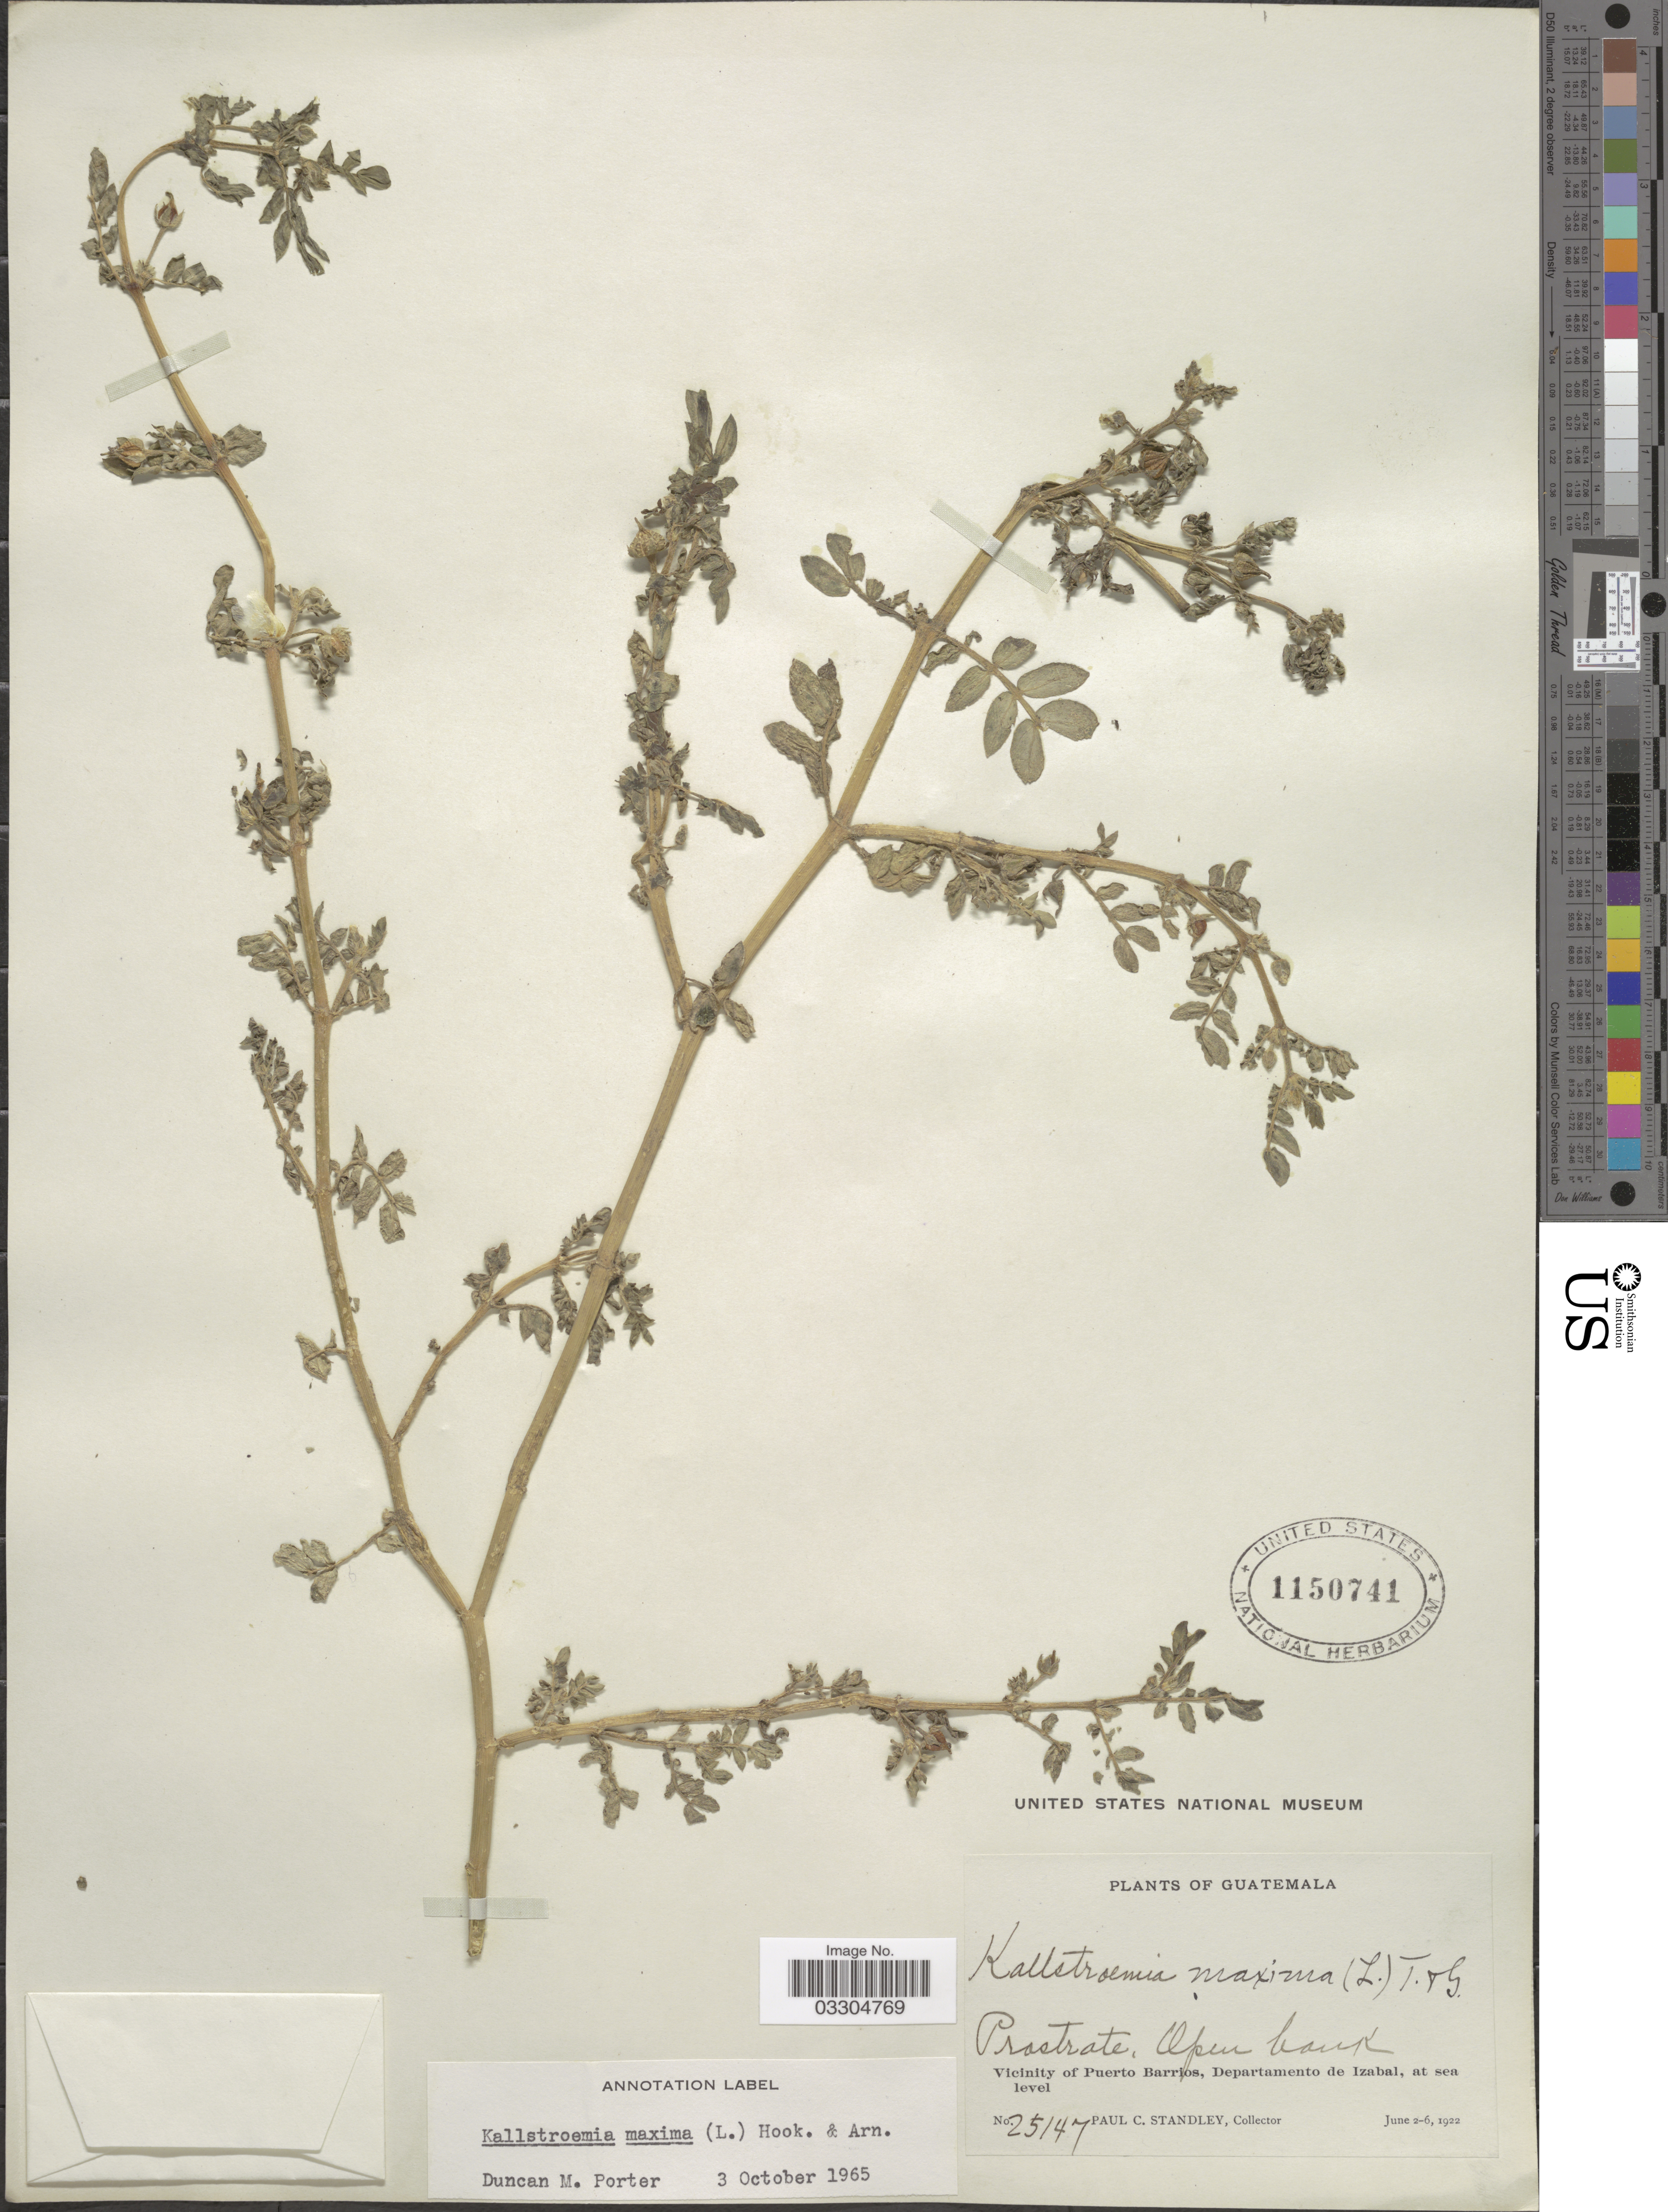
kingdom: Plantae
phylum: Tracheophyta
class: Magnoliopsida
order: Zygophyllales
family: Zygophyllaceae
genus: Kallstroemia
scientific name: Kallstroemia maxima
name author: (L.) Hook. & Arn.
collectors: P. C. Standley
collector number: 25147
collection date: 1922-06-02/1922-06-06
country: Guatemala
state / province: Izabal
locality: Vicinity of Puerto Barrios, Departamento de Izabal.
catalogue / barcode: US 1150741